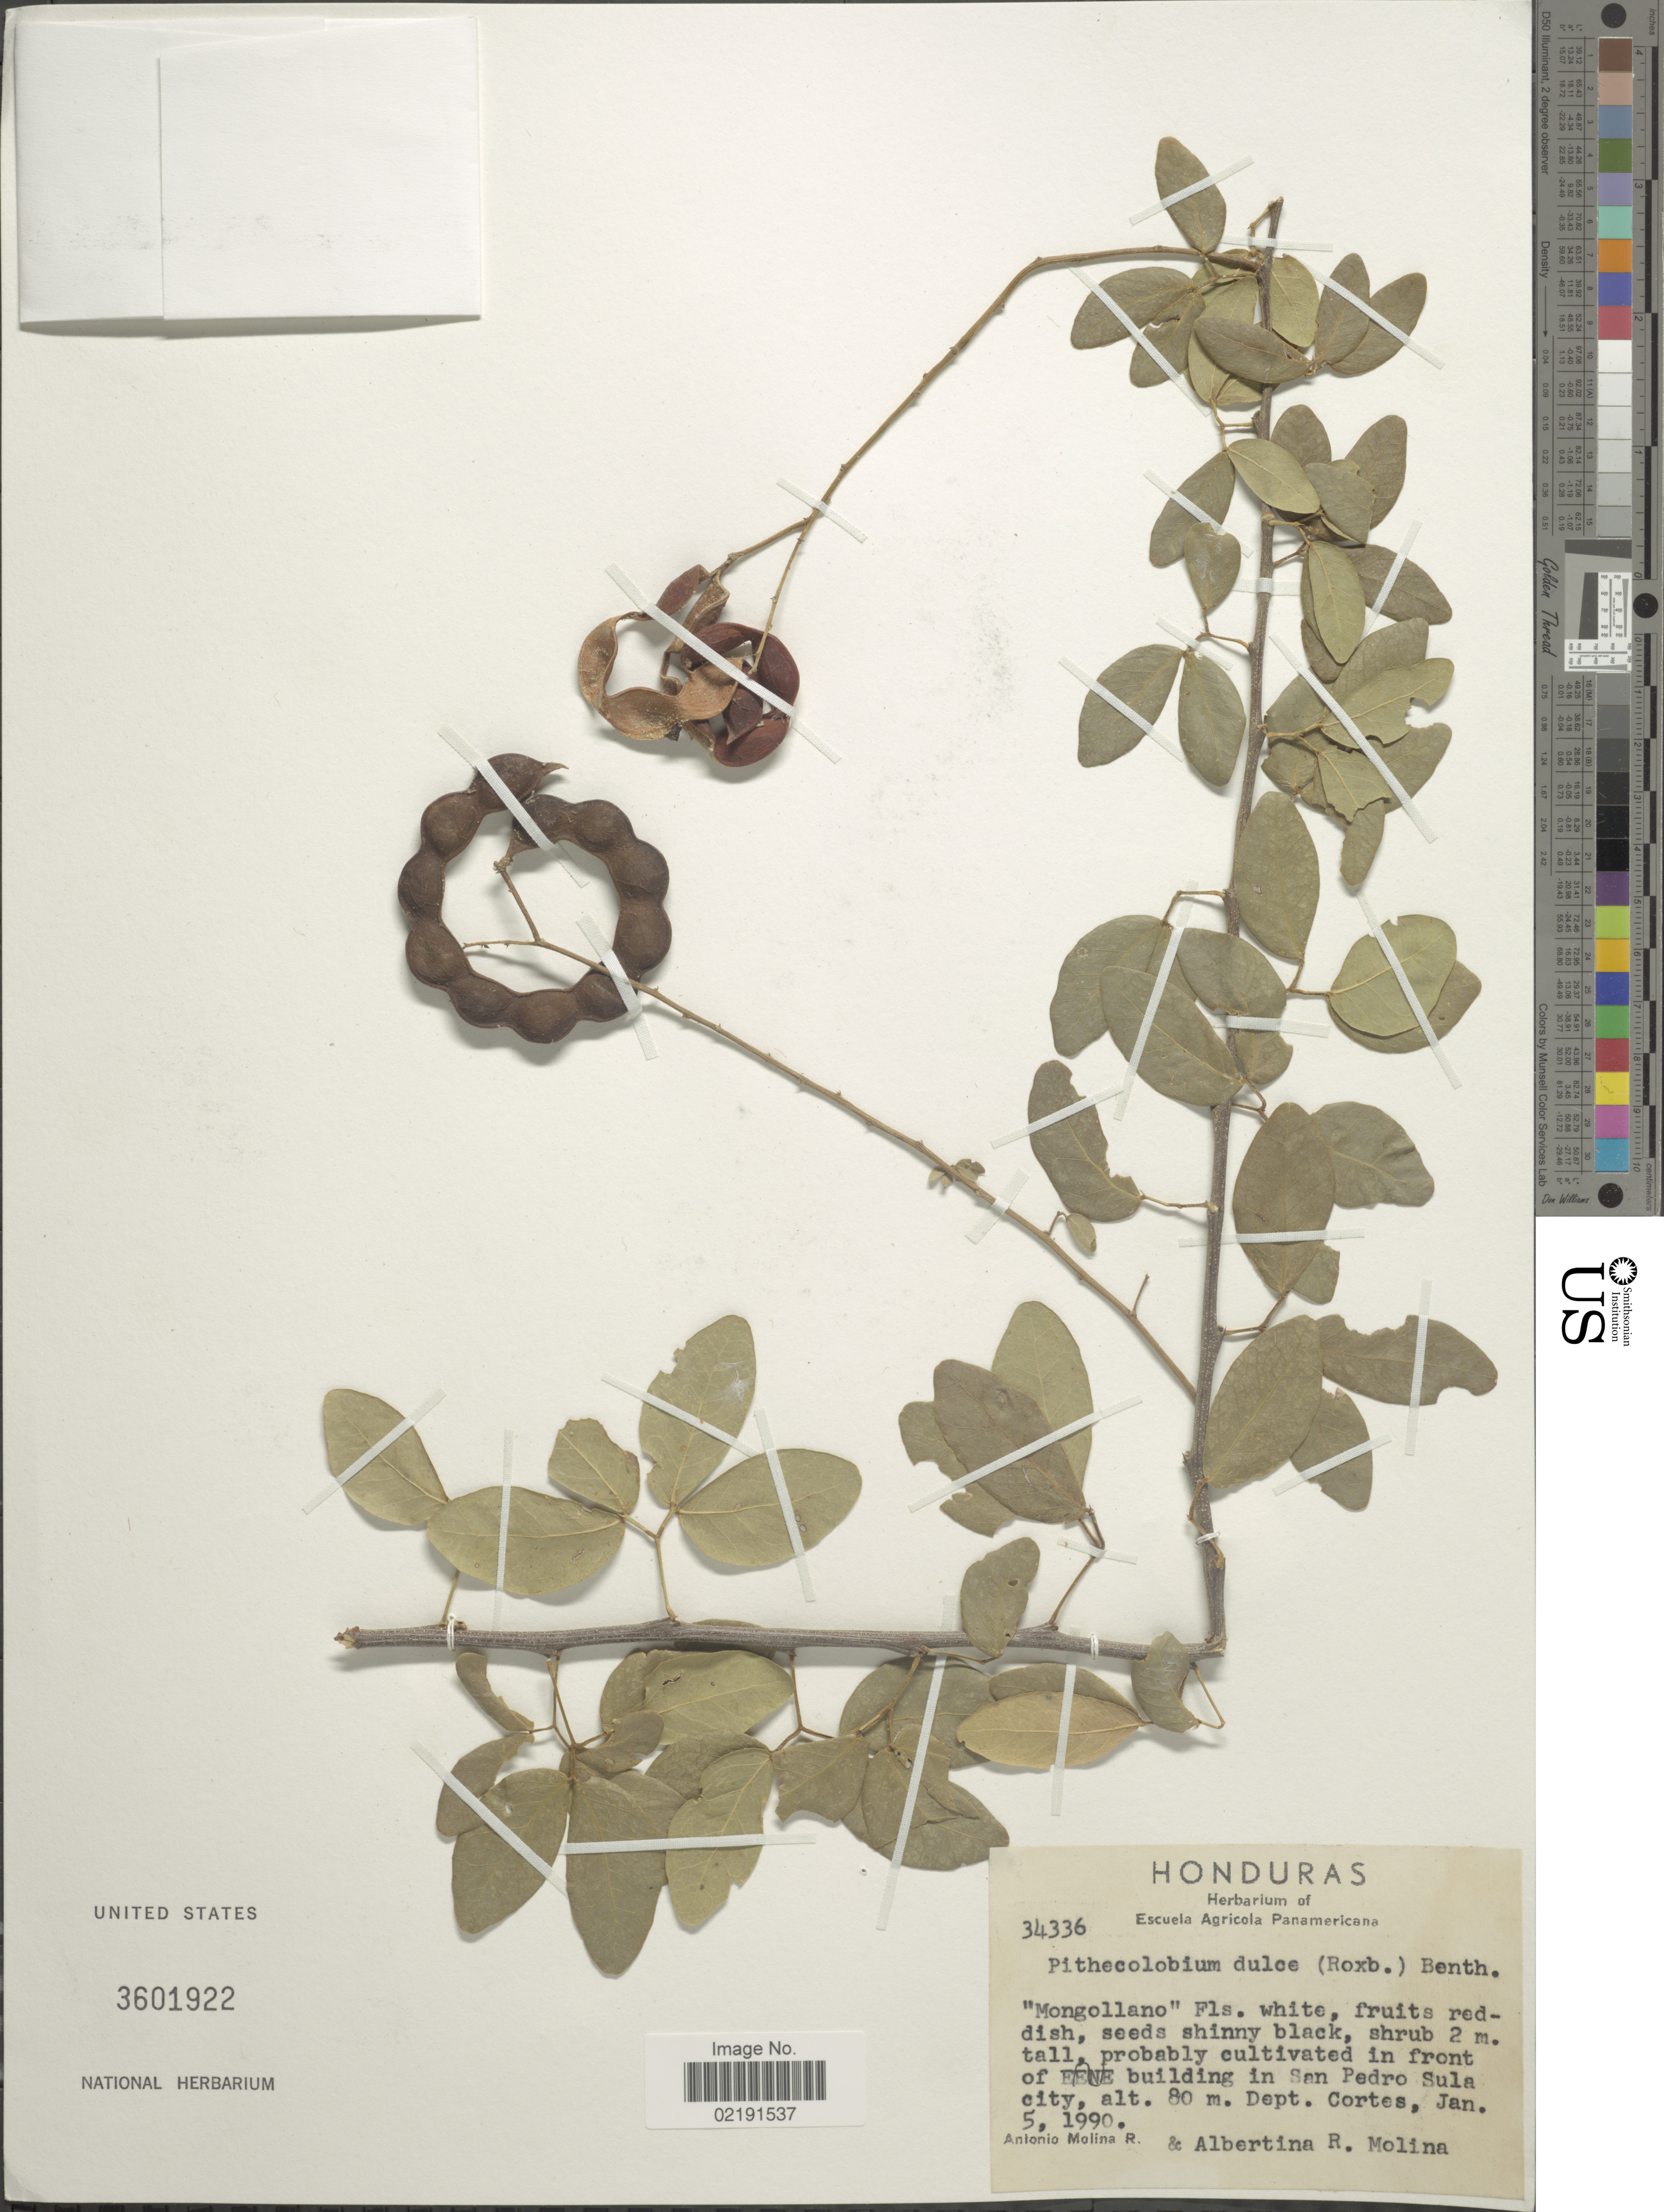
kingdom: Plantae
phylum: Tracheophyta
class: Magnoliopsida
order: Fabales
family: Fabaceae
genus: Pithecellobium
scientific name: Pithecellobium dulce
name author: (Roxb.) Benth.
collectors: A. Molina R. & A. R. Molina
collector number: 34336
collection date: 1990-01-05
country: Honduras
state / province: Cortés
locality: Probably cultivated in front of building in San Pedro Sula city, Dept. Cortes.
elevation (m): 80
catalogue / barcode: US 3601922